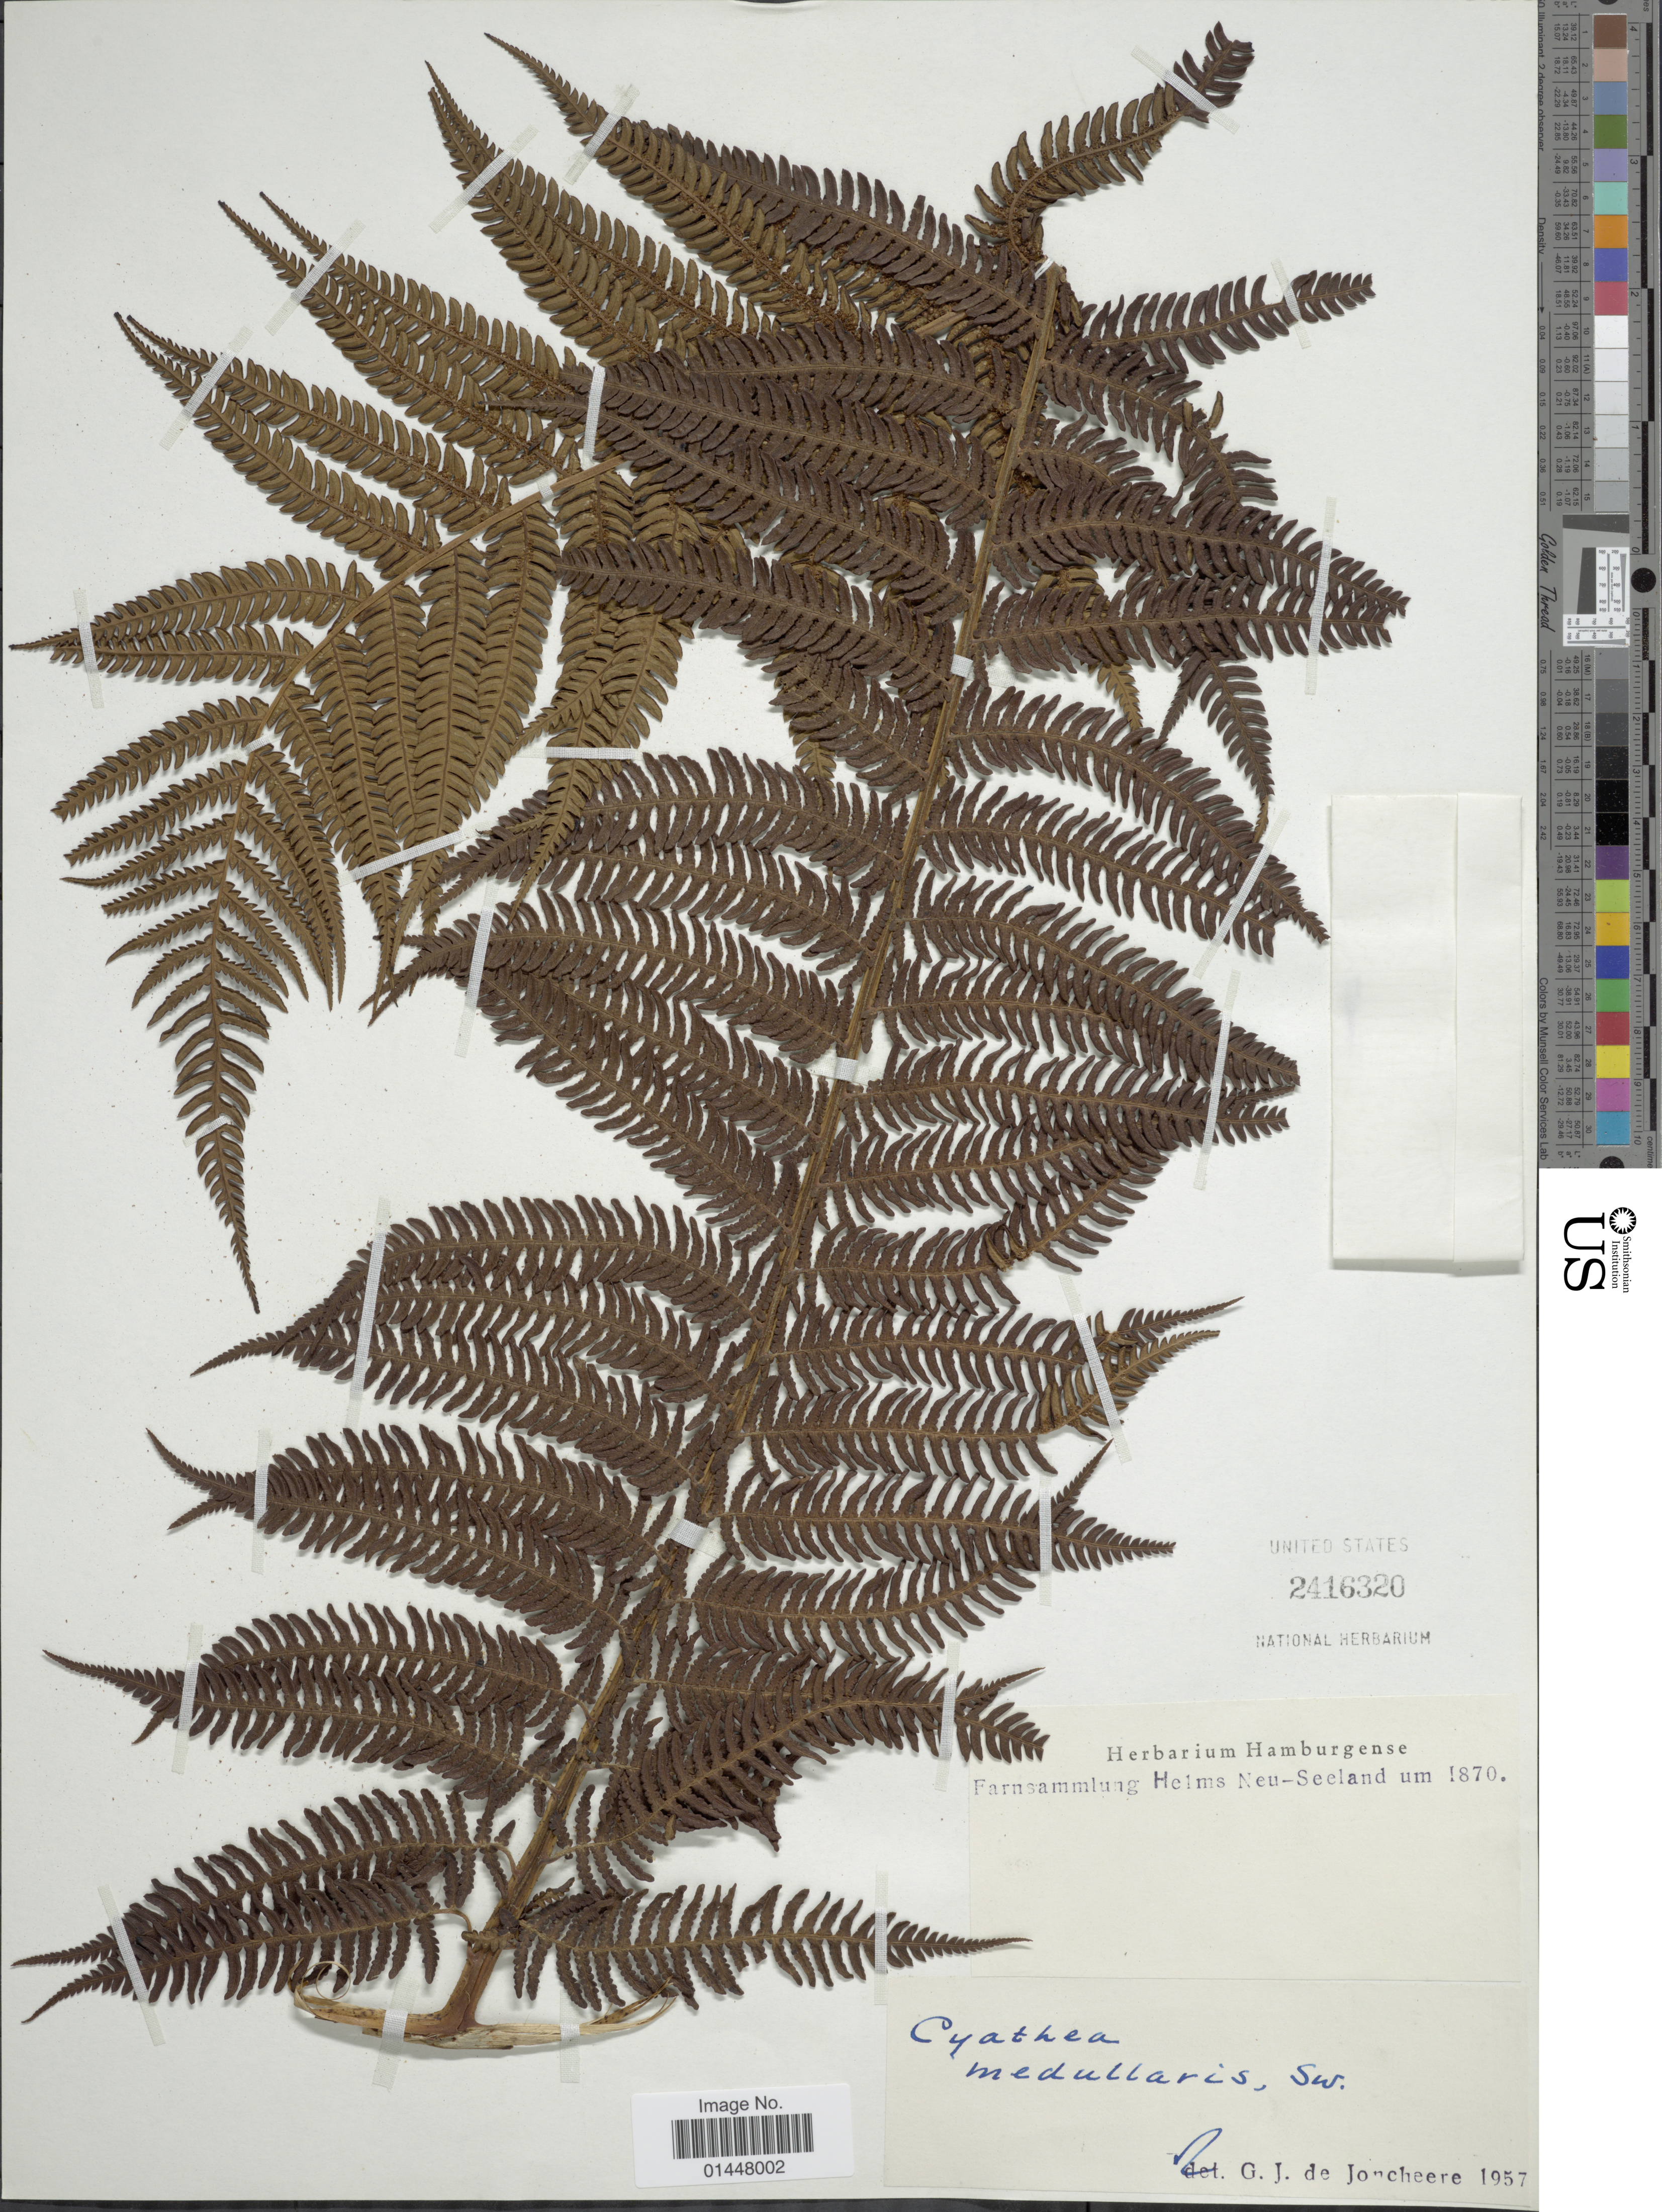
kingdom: Plantae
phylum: Tracheophyta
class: Polypodiopsida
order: Cyatheales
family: Cyatheaceae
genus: Sphaeropteris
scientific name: Sphaeropteris medullaris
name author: (G. Forst.) Bernh.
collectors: Helms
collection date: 1957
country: New Zealand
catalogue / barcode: US 2416320